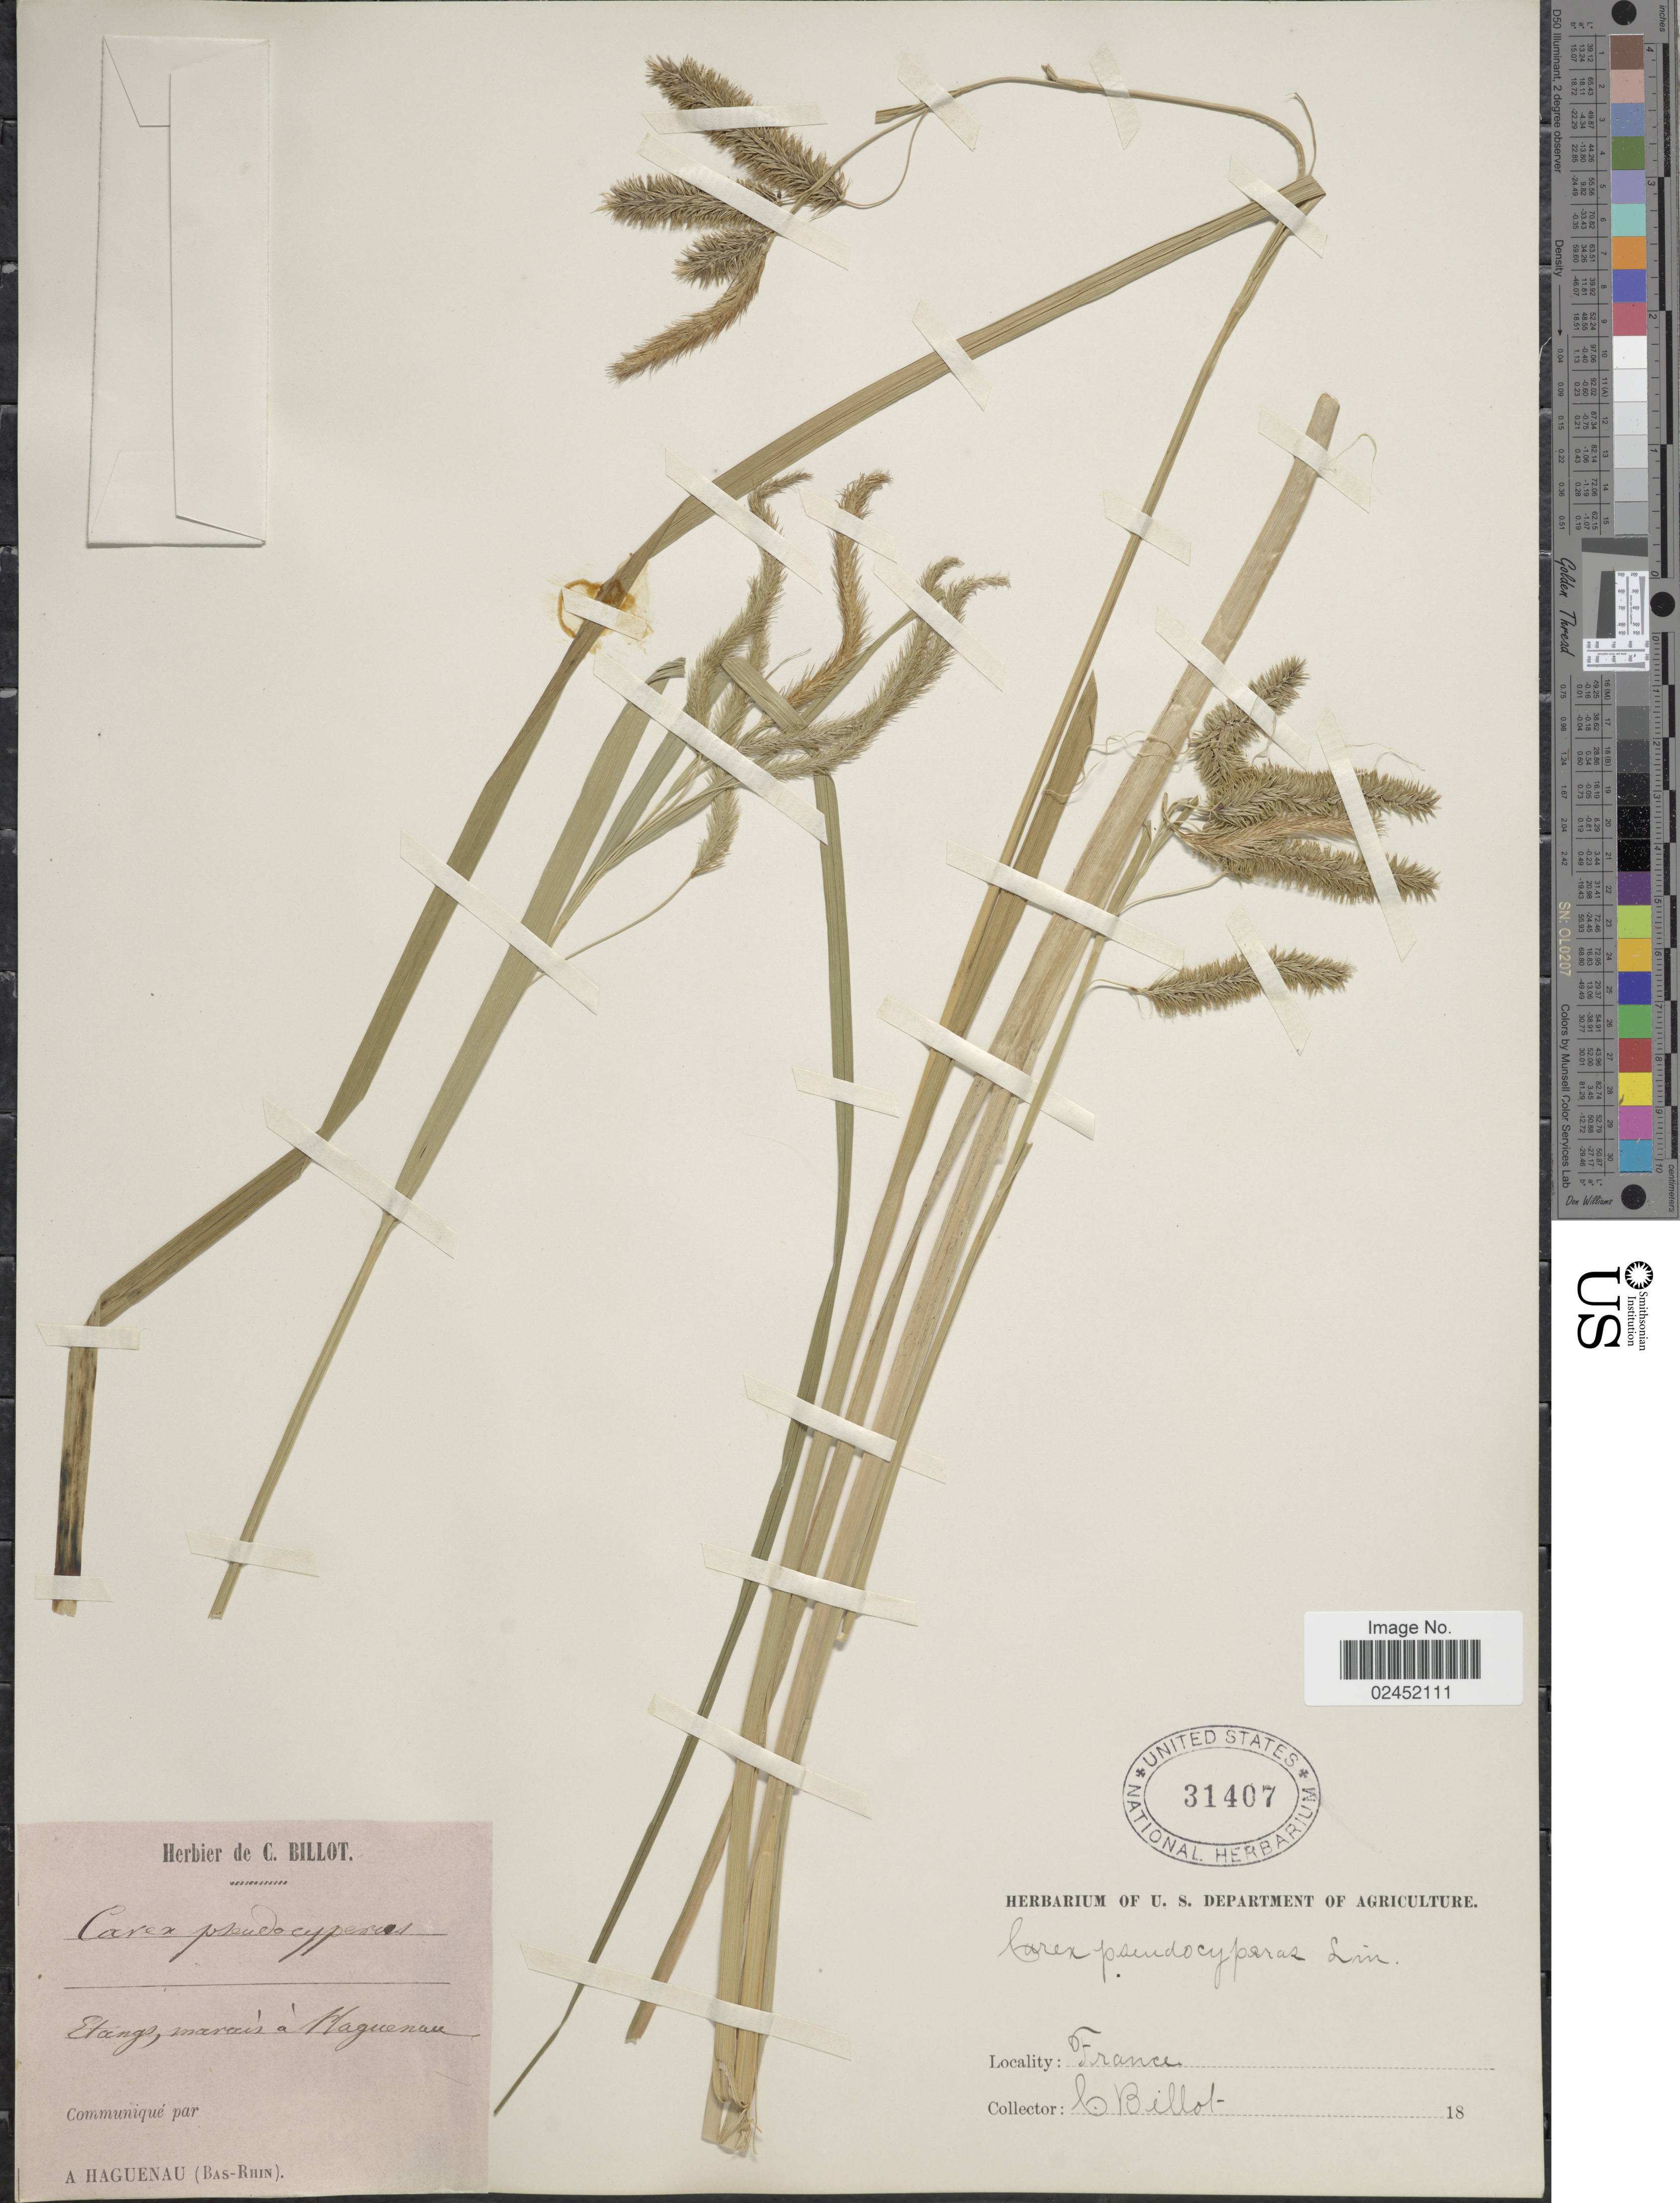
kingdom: Plantae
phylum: Tracheophyta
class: Liliopsida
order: Poales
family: Cyperaceae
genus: Carex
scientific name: Carex pseudocyperus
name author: L.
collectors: C. Billot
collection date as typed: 18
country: France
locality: Etangs, marais a Haguenau [interpreted]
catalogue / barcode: US 31407